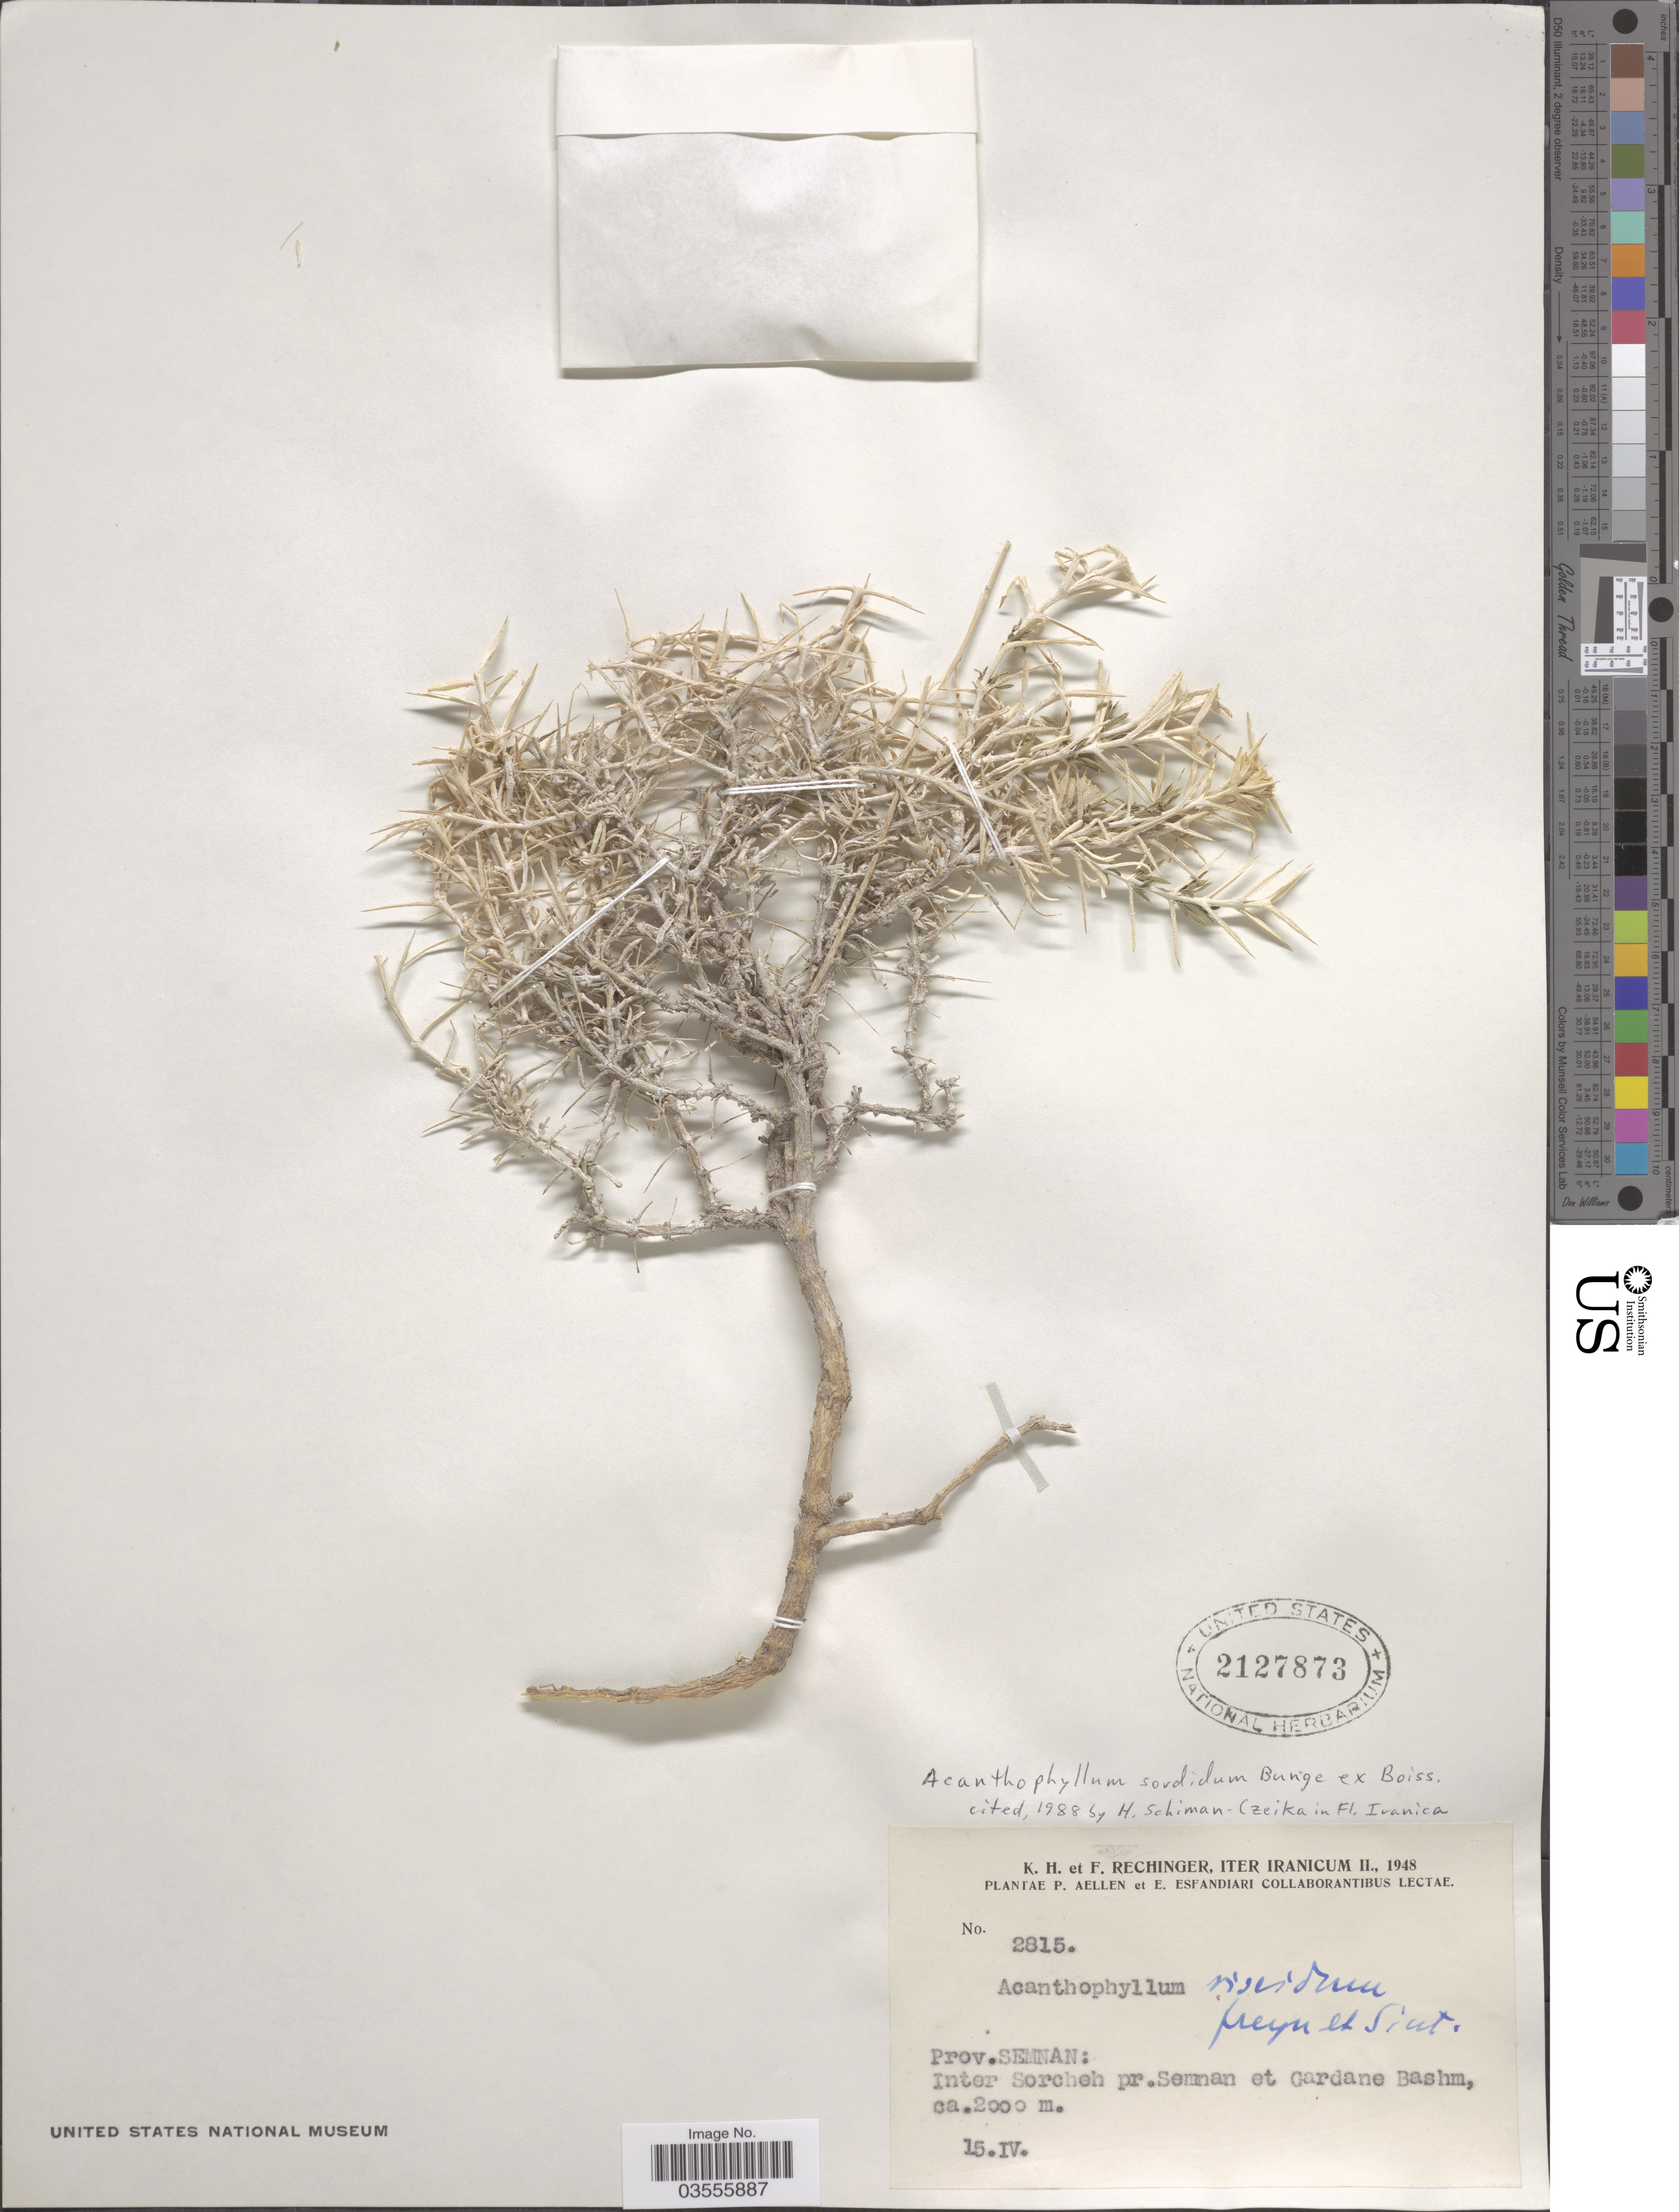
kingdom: Plantae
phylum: Tracheophyta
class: Magnoliopsida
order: Caryophyllales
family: Caryophyllaceae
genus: Acanthophyllum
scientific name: Acanthophyllum sordidum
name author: Bunge ex Boiss.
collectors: K. H. Rechinger & F. Rechinger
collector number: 2815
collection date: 1948-04-15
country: Iran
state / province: Semnan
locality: Iter Iranicum. Inter Sorcheh pr. Semnan et Gardane Bashm.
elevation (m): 2000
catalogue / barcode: US 2127873